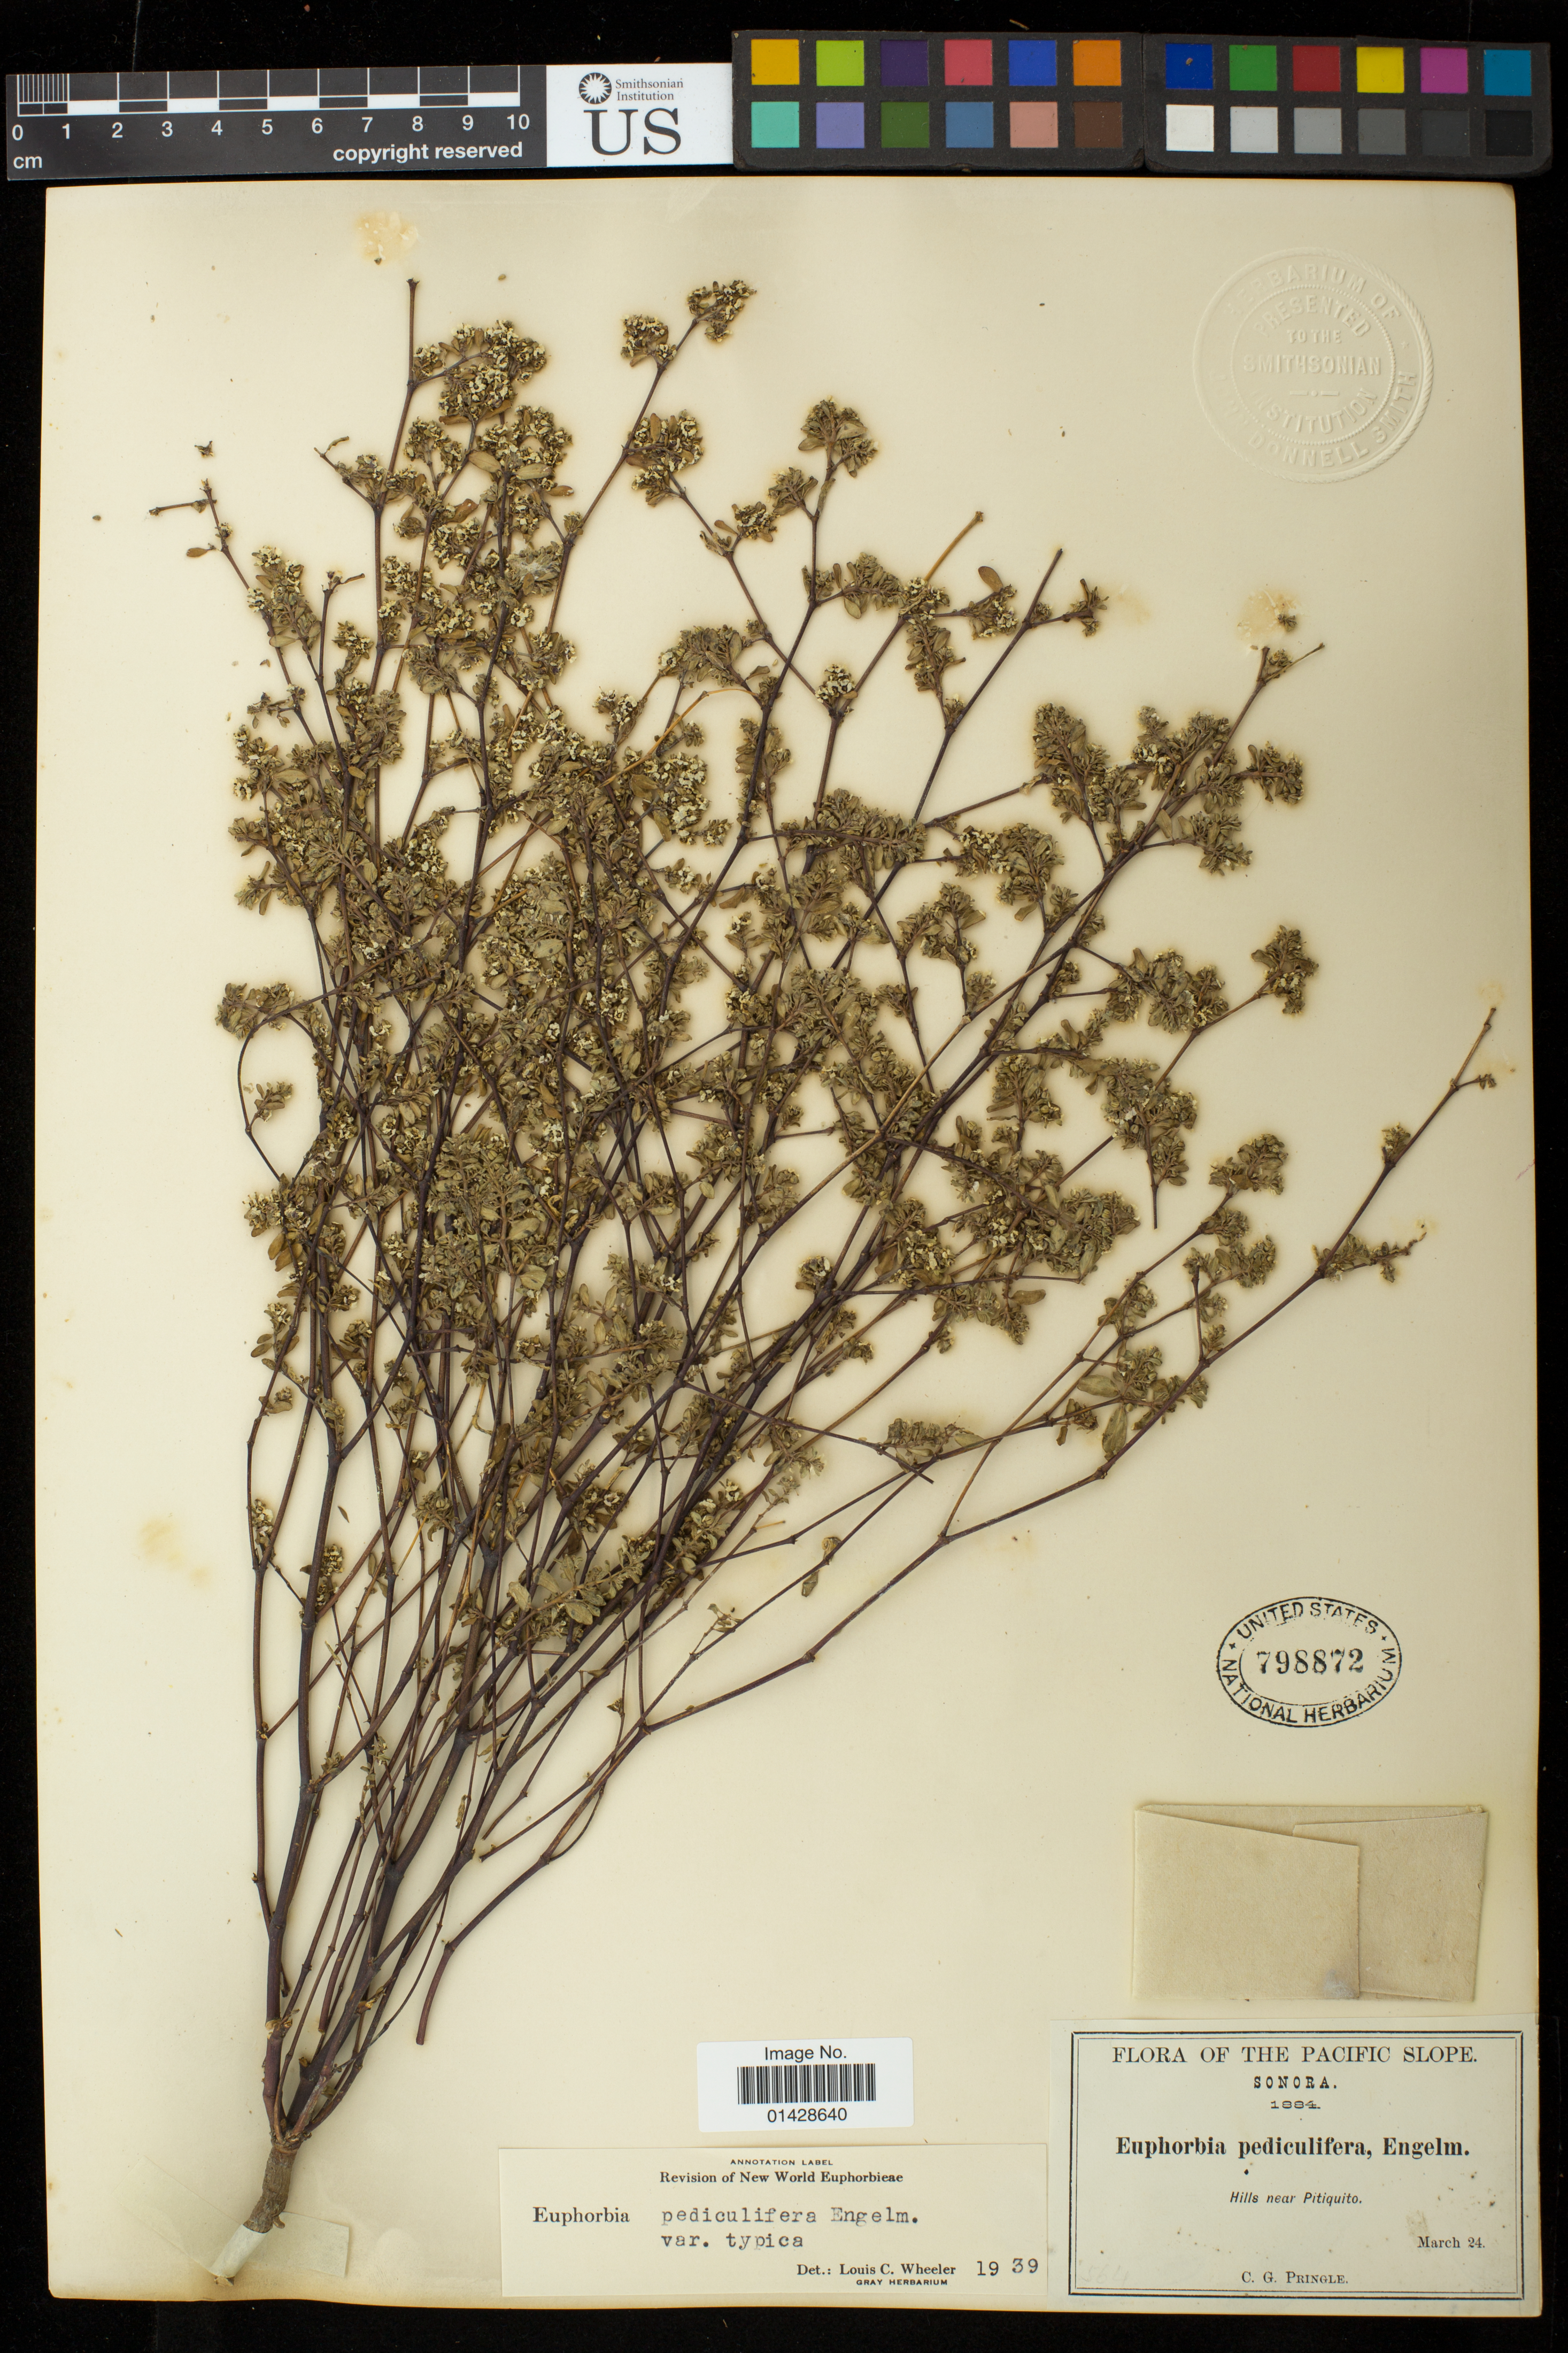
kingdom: Plantae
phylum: Tracheophyta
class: Magnoliopsida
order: Malpighiales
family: Euphorbiaceae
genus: Euphorbia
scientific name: Euphorbia pediculifera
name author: Engelm.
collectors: C. G. Pringle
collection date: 1884-03-24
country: Mexico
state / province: Sonora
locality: Hills near Pitiquito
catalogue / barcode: US 798872